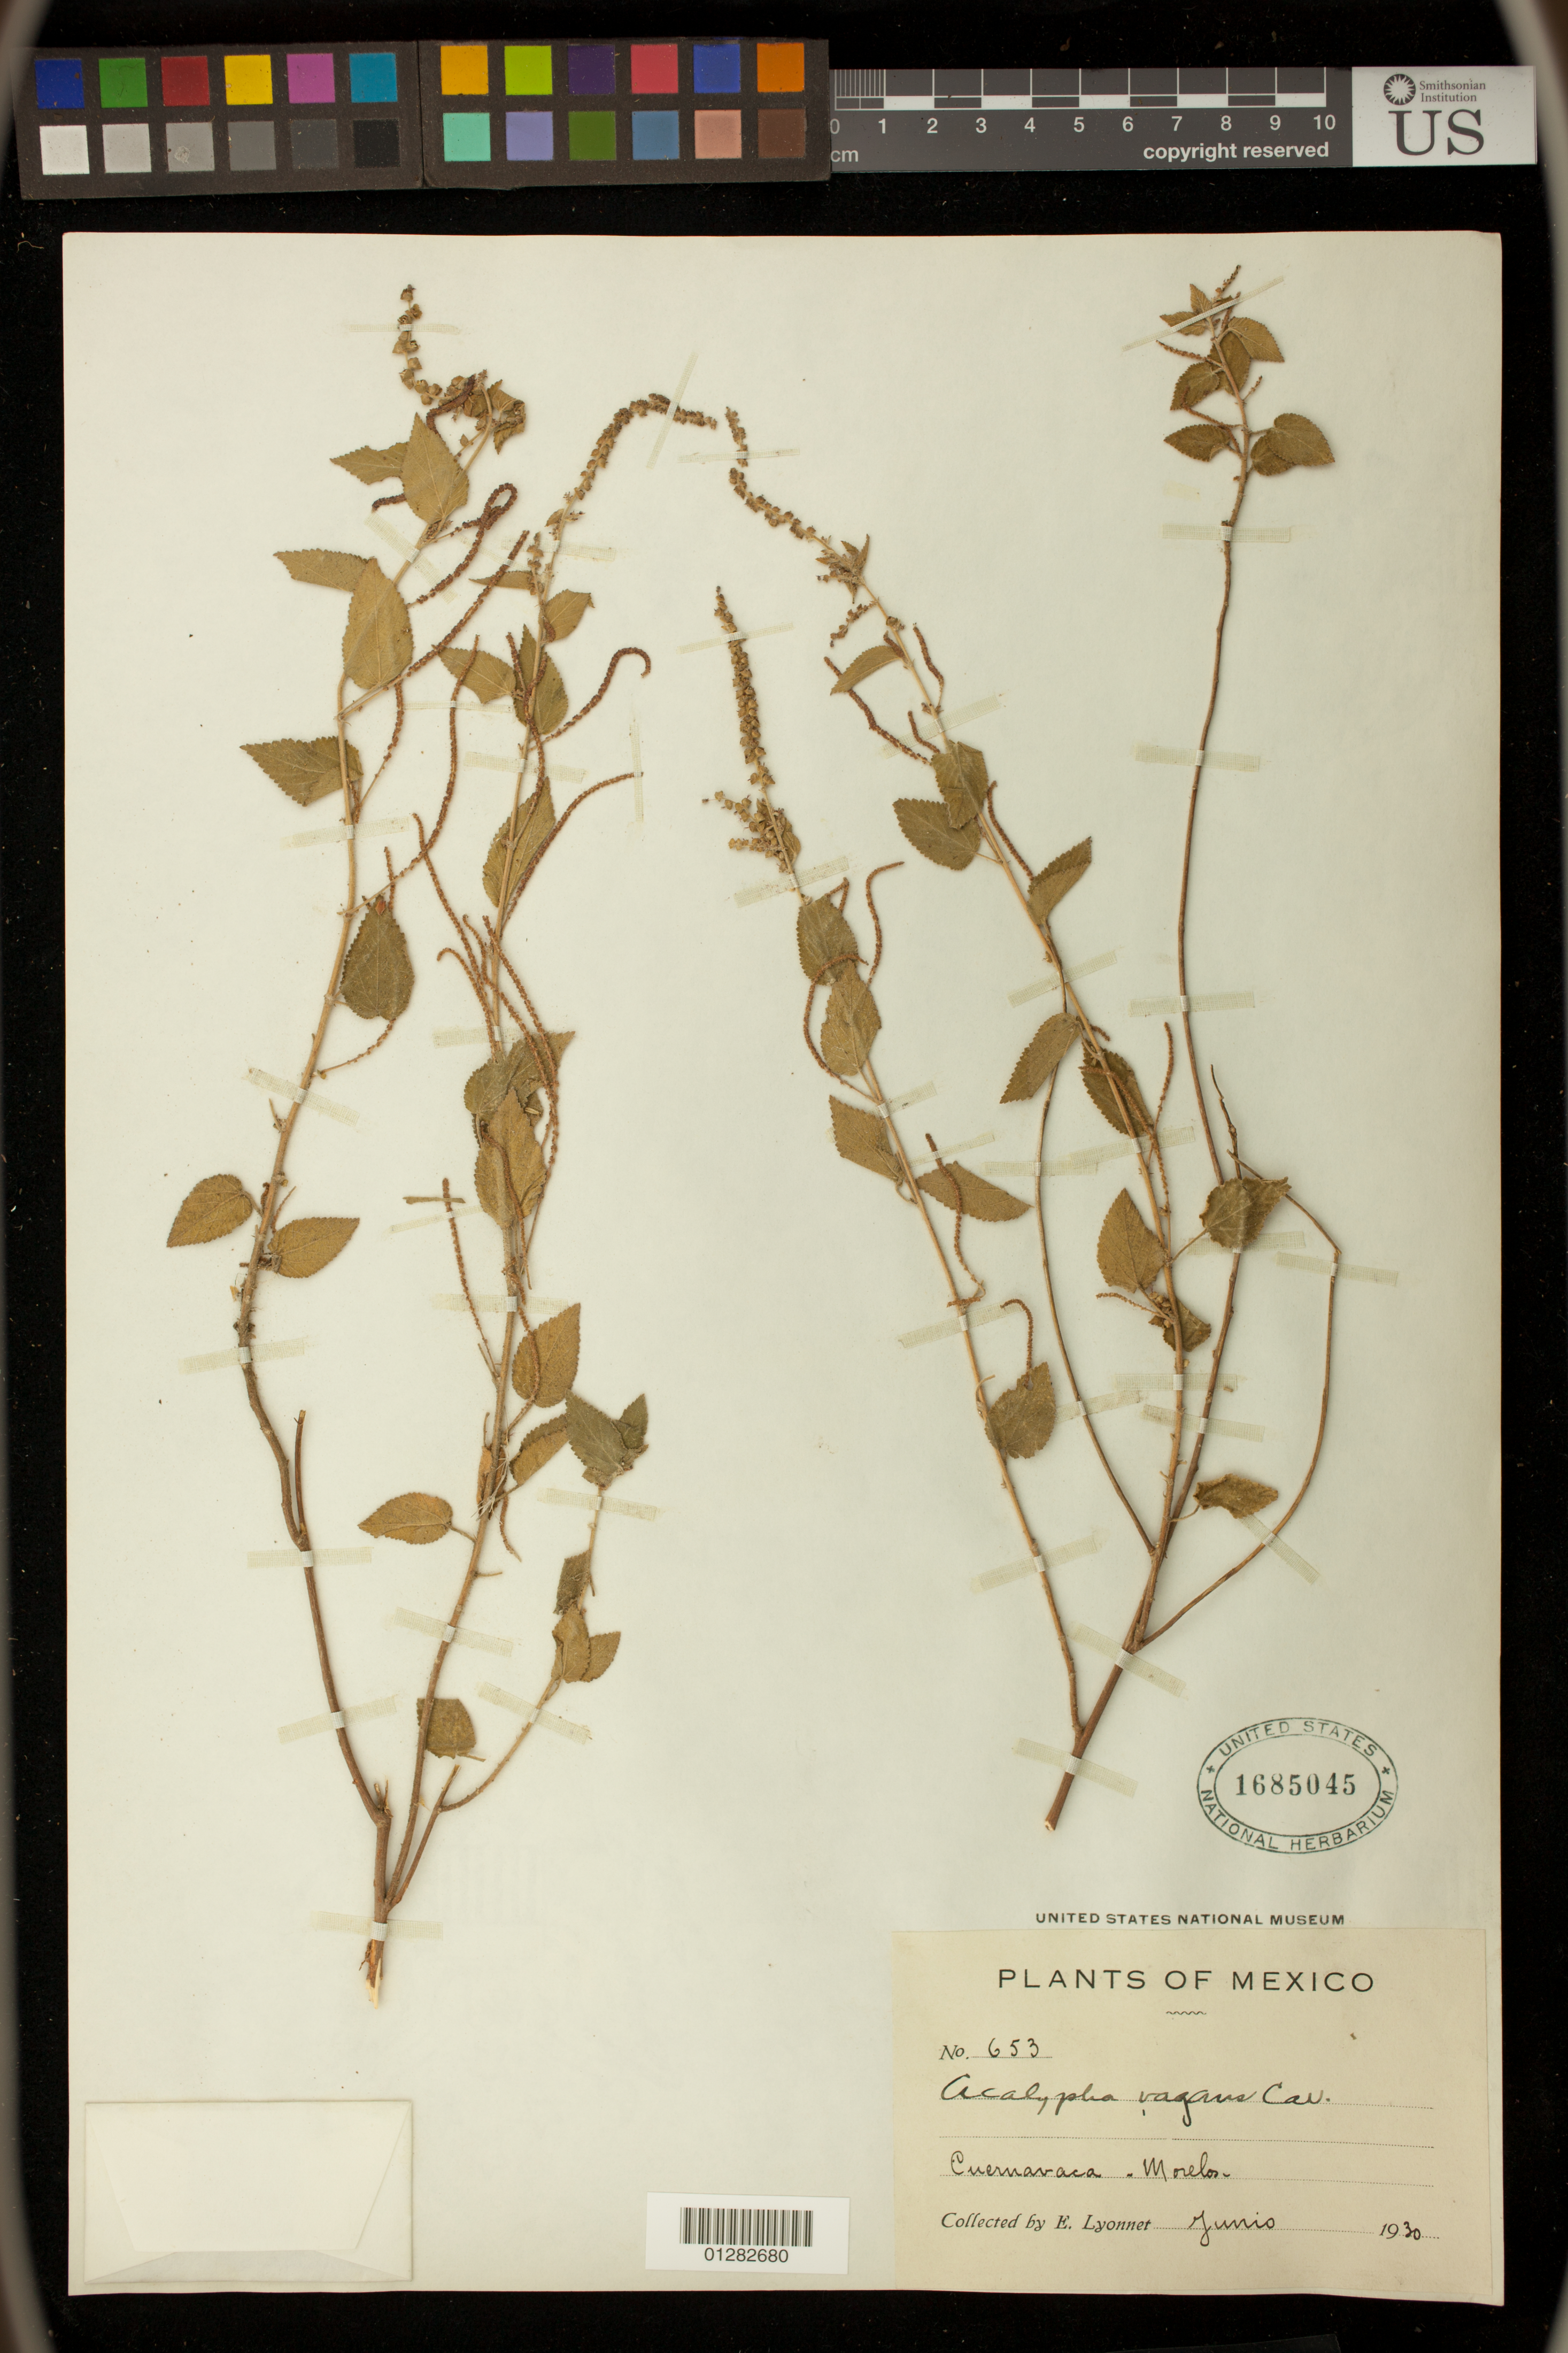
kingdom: Plantae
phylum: Tracheophyta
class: Magnoliopsida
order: Malpighiales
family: Euphorbiaceae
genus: Acalypha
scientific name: Acalypha vagans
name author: Cav.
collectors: C. A. Purpus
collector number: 653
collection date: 1930-06-01/1930-06-30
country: Mexico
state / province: Morelos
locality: Cuernavaca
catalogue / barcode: US 1685045